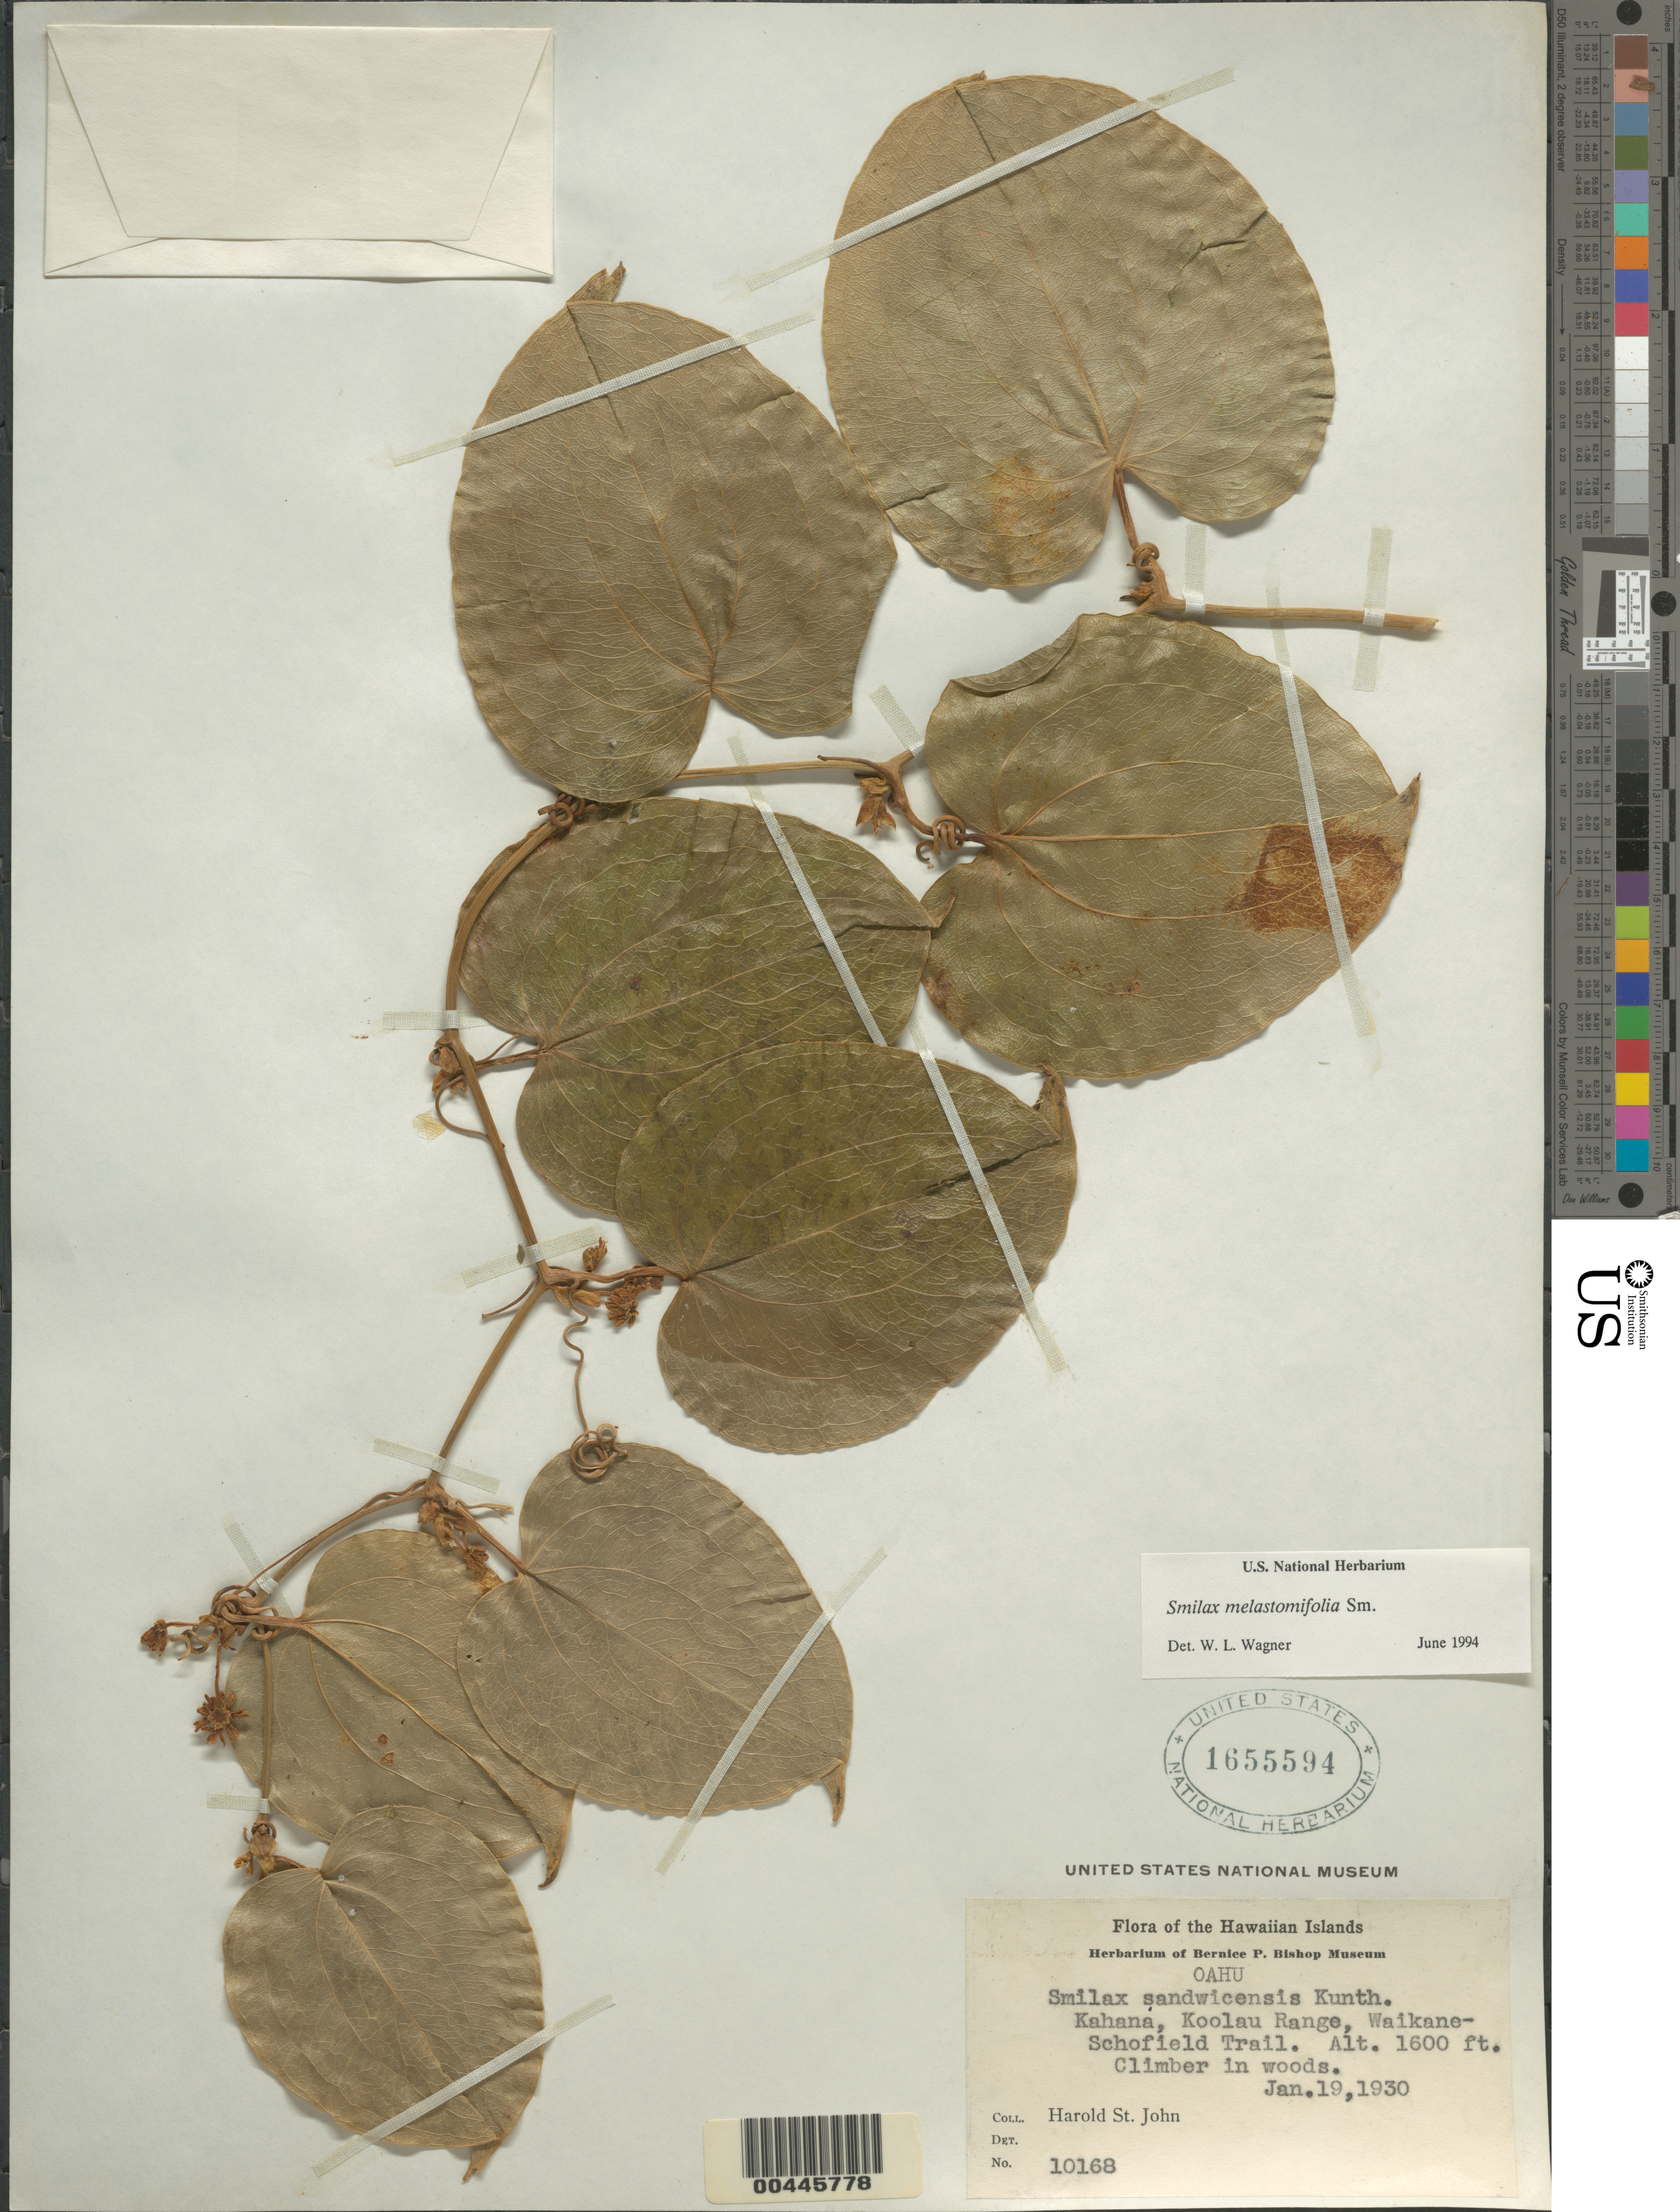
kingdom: Plantae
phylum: Tracheophyta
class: Liliopsida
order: Liliales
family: Smilacaceae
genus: Smilax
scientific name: Smilax melastomifolia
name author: Sm.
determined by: Wagner, W. L., (BOT), Smithsonian Institution - National Museum of Natural History (UNITED STATES)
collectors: H. St. John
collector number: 10168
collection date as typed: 19 Jan 1930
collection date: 1930-01-19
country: United States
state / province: Hawaii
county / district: Honolulu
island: Oahu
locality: Kahana, Koolau Range, Waikane-Schofield Trail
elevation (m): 488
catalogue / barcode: US 1655594